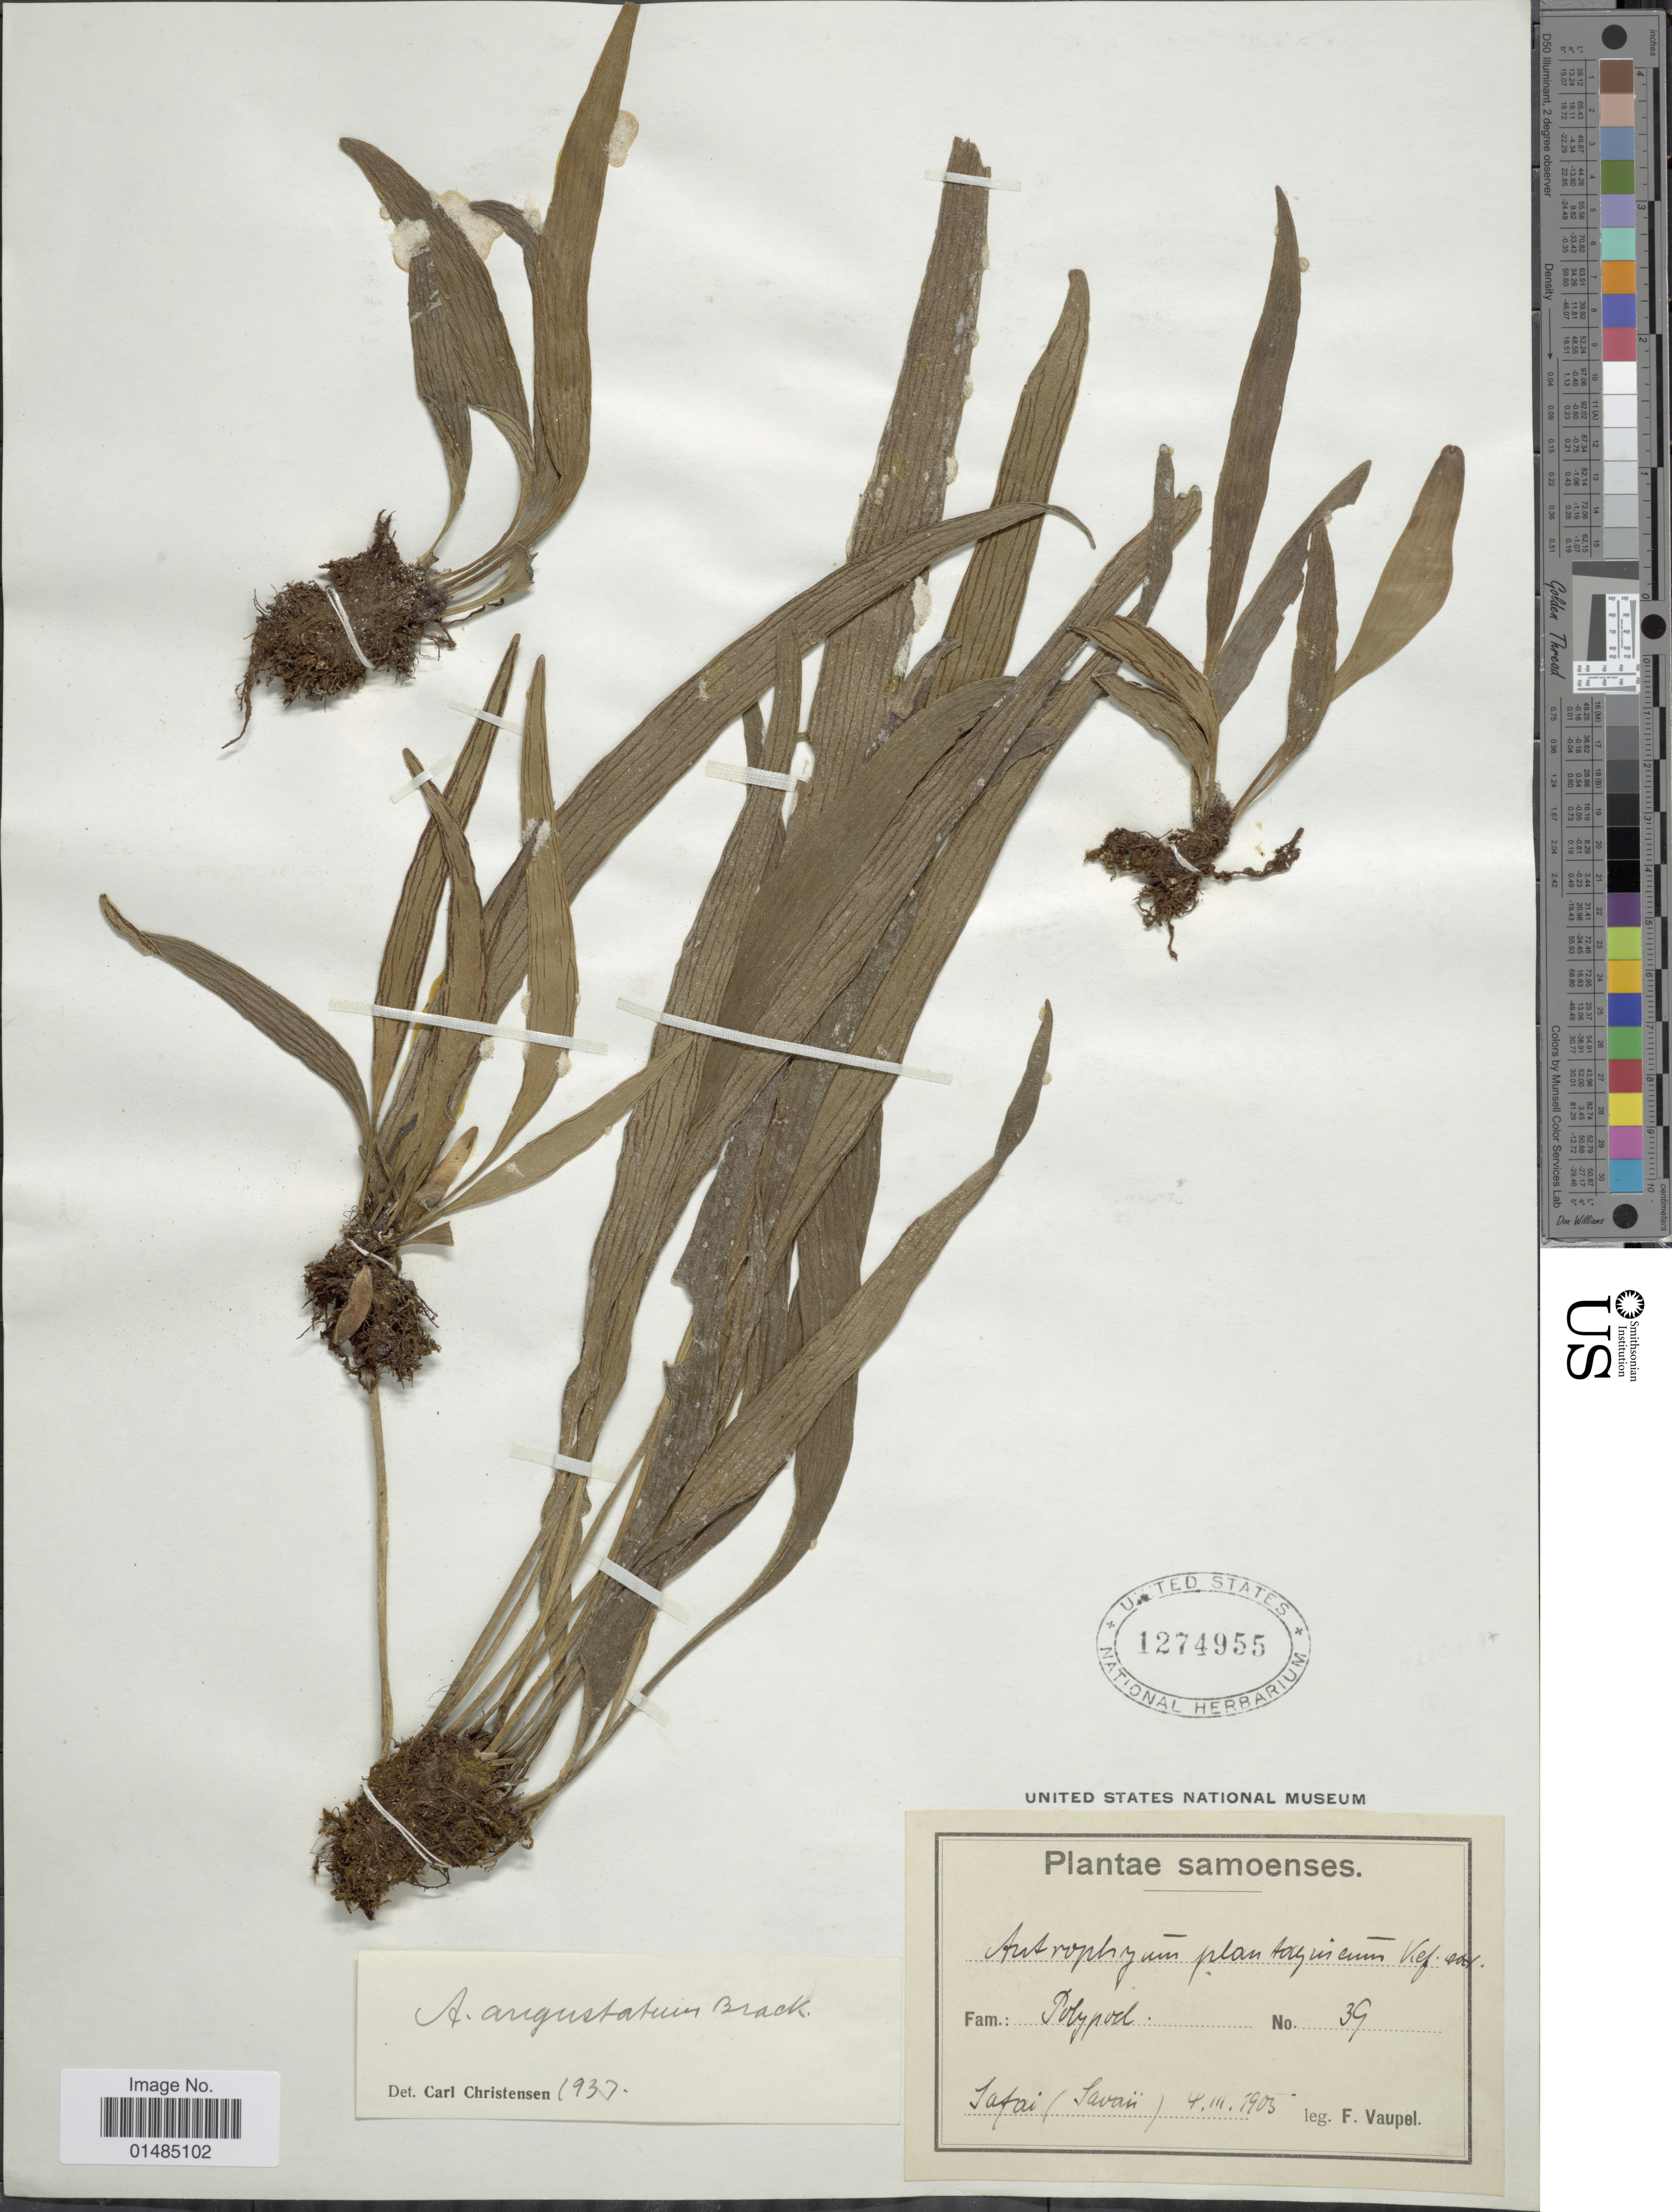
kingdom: Plantae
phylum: Tracheophyta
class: Polypodiopsida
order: Polypodiales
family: Pteridaceae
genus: Antrophyum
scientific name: Antrophyum plantagineum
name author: (Cav.) Kaulf.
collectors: F. Vaupel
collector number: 39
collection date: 1905-03-04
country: Samoa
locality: Samoenses, Safai (Savai'i)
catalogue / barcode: US 1274955